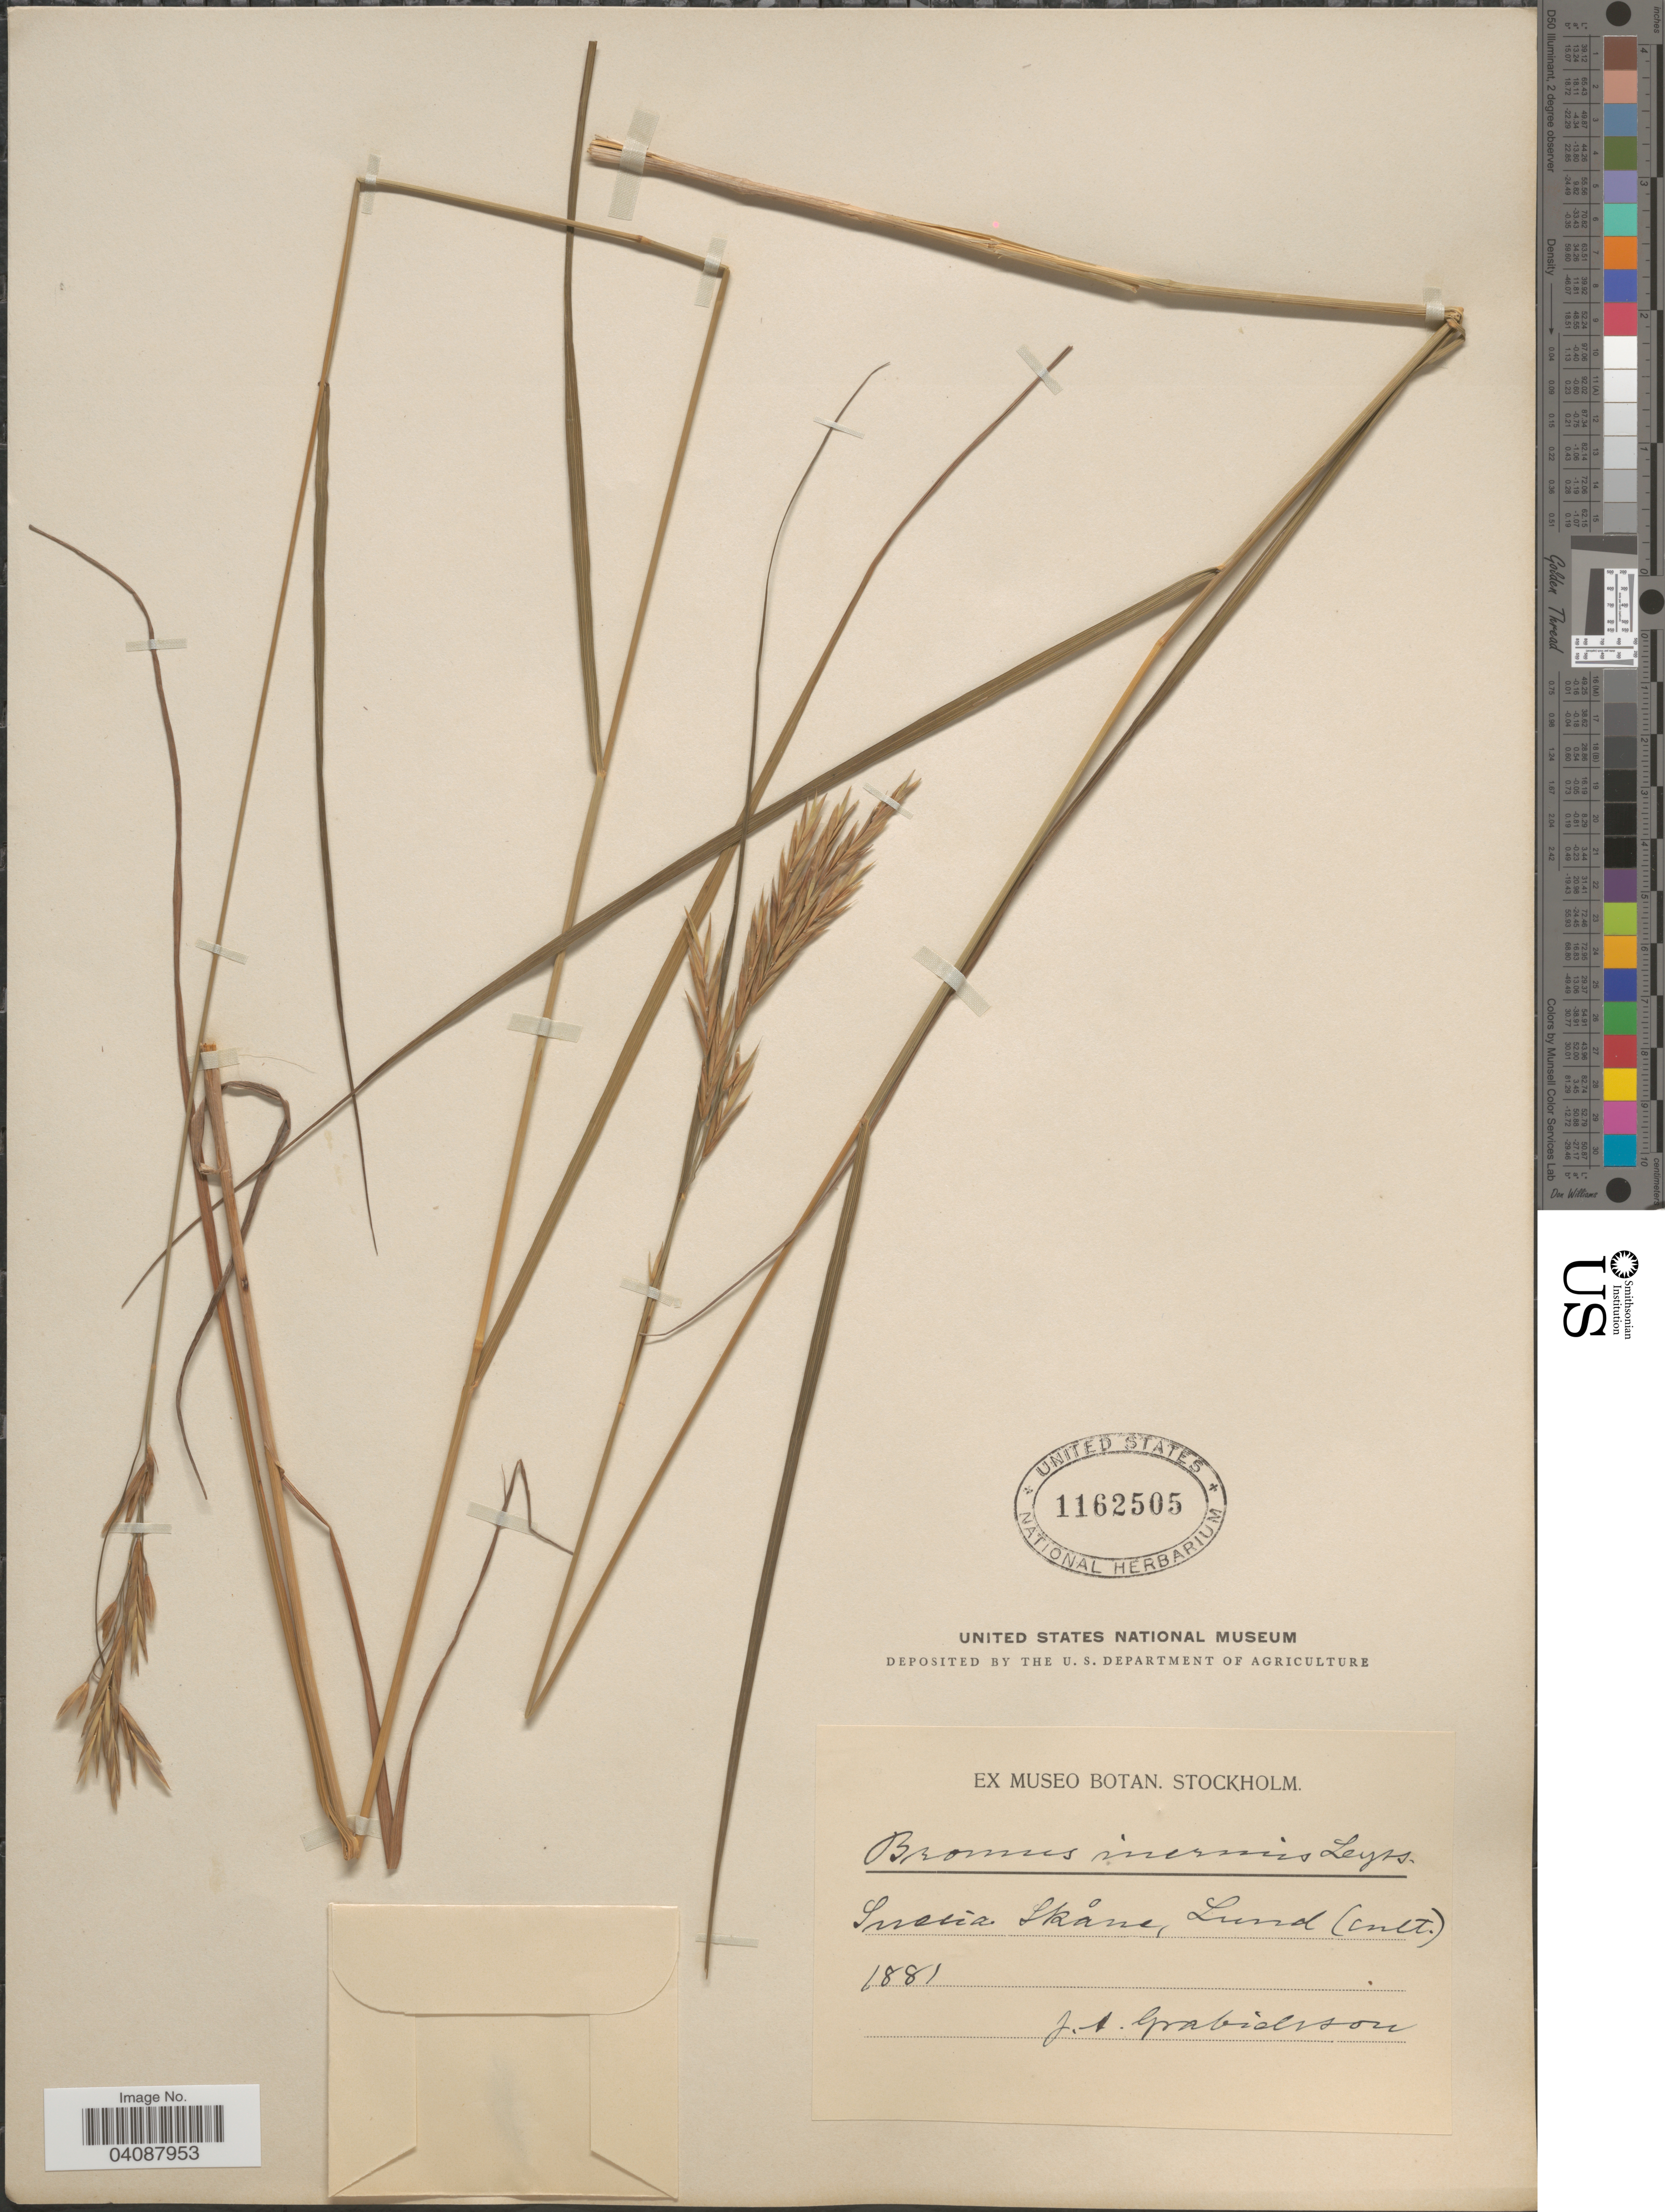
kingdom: Plantae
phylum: Tracheophyta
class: Liliopsida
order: Poales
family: Poaceae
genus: Bromus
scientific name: Bromus inermis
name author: Leyss.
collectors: J. Grabielson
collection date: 1881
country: Sweden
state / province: Skåne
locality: Suecia. Lund (cult.).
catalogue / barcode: US 1162505